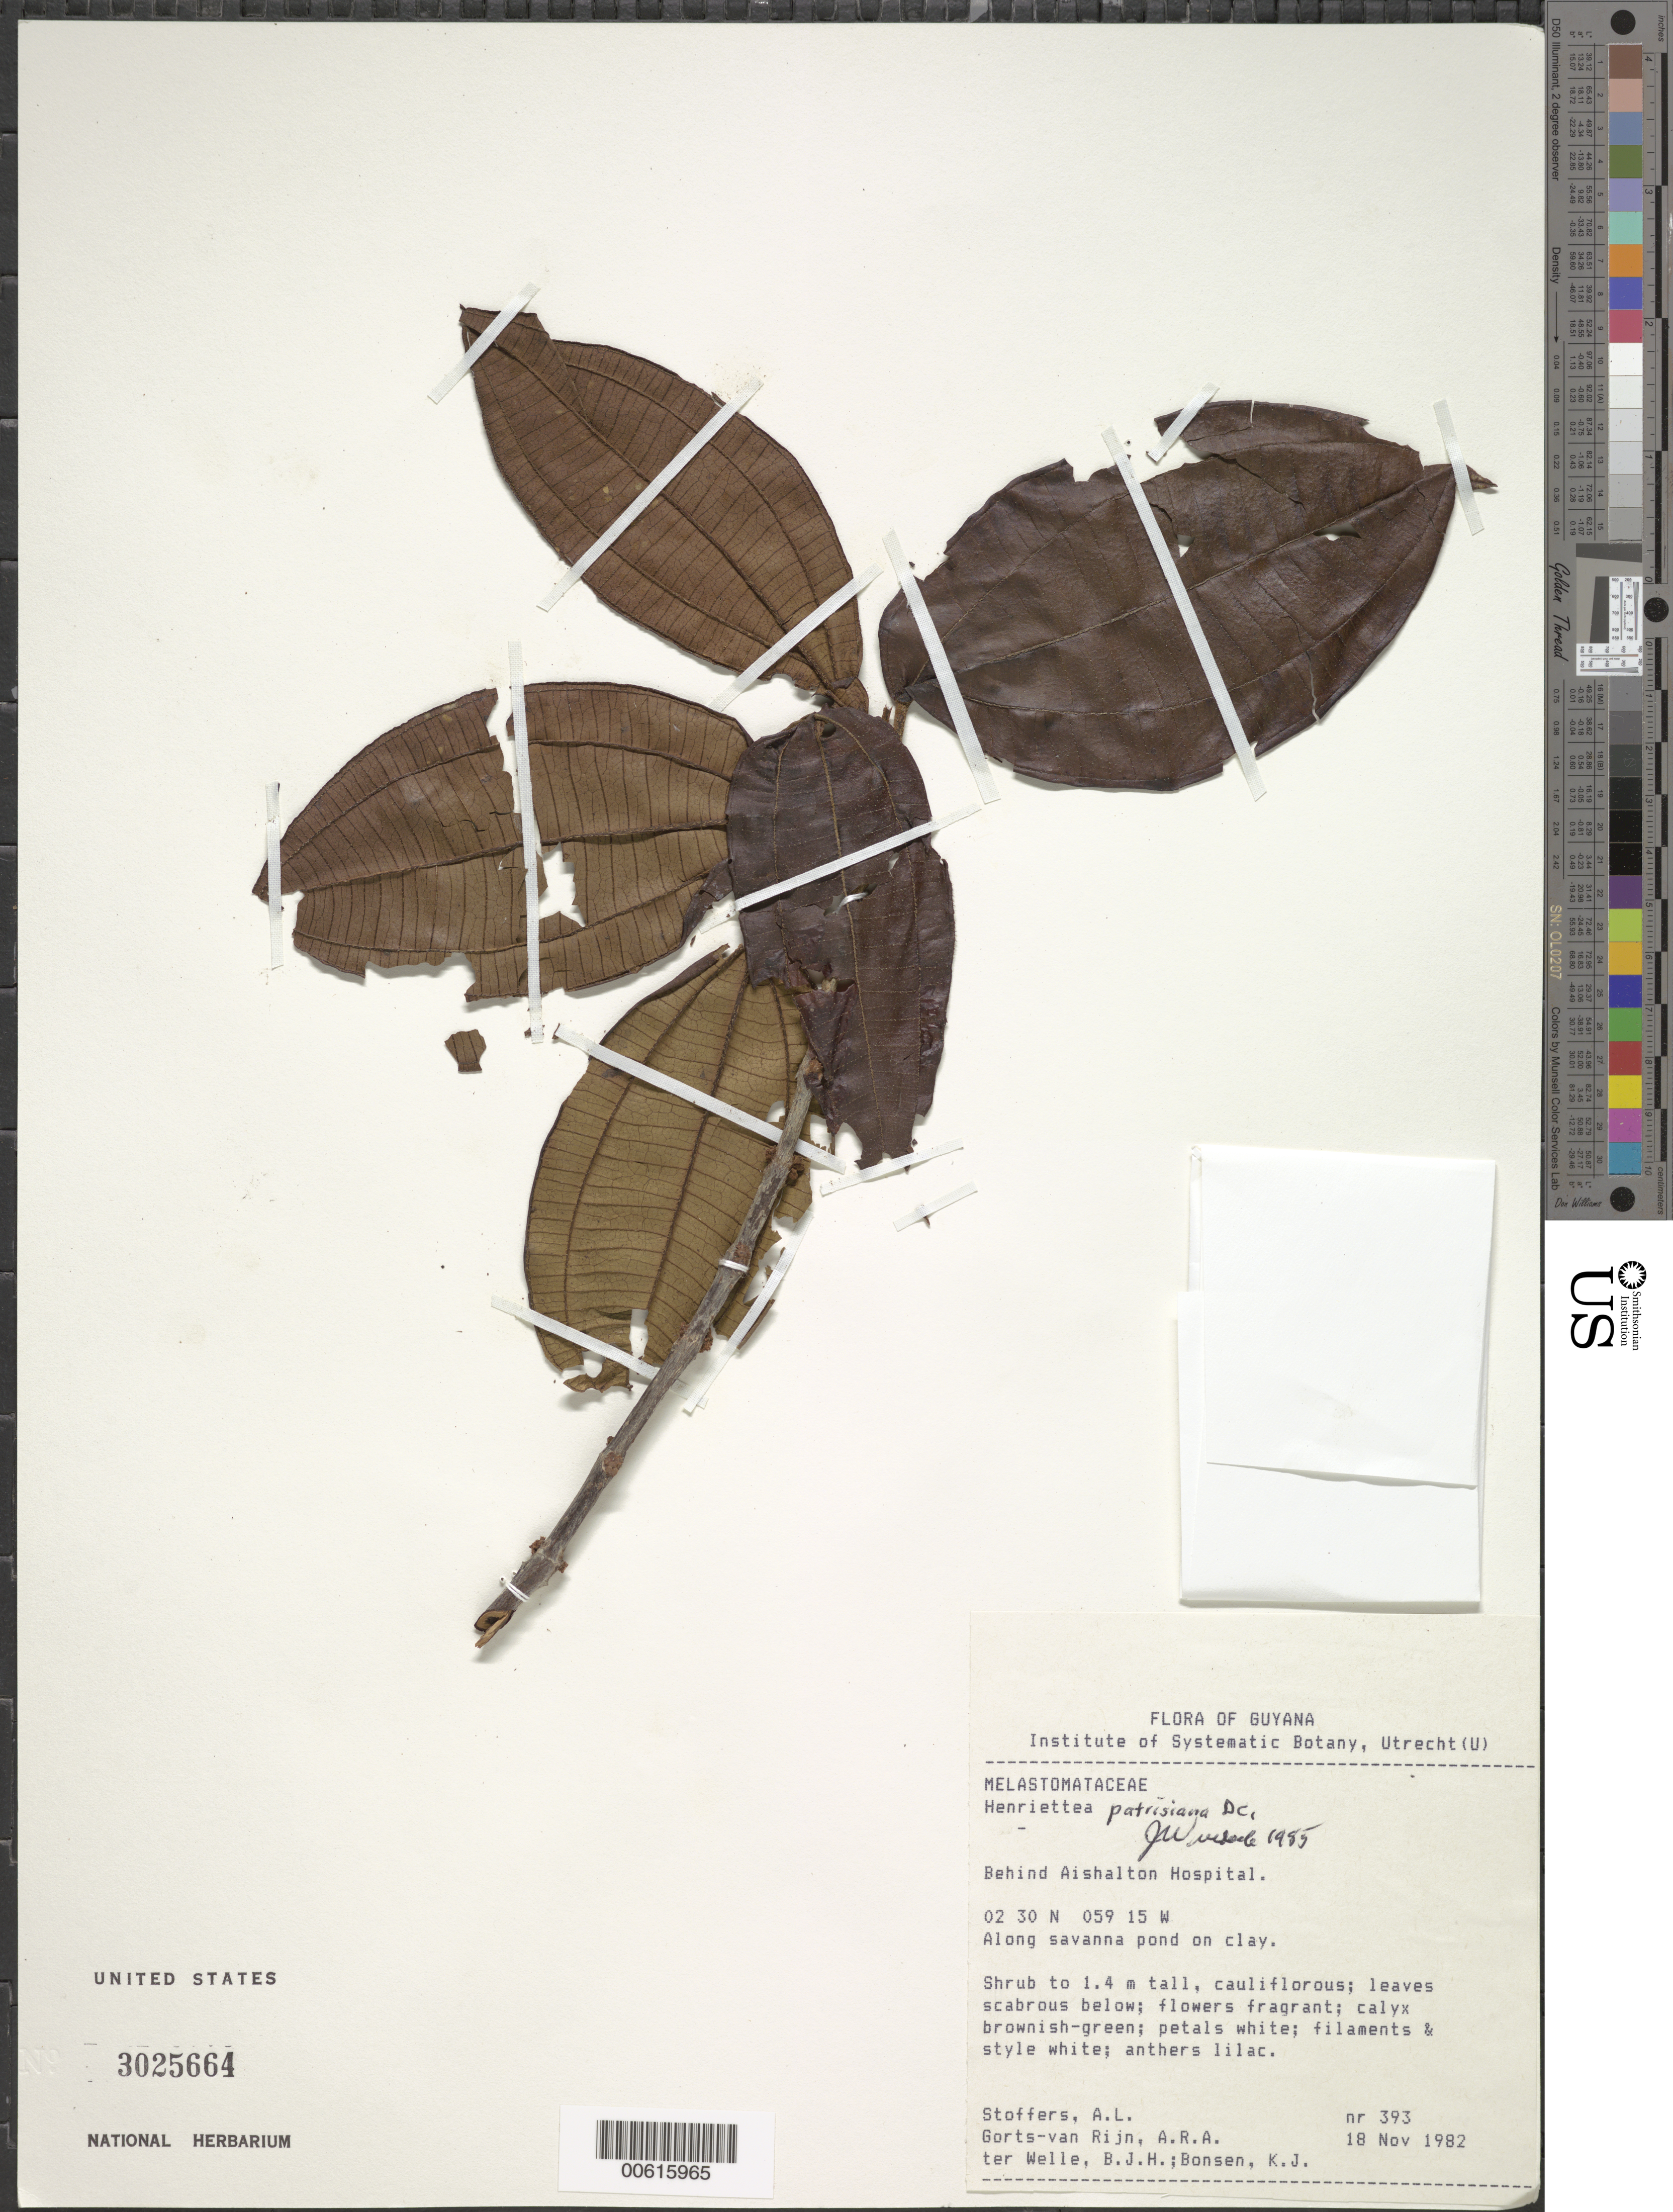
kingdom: Plantae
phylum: Tracheophyta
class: Magnoliopsida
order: Myrtales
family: Melastomataceae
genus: Henriettea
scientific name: Henriettea patrisiana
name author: DC.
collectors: A. Stoffers, A. .R. A. Görts-van Rijn, B. Welle & K. Bonsen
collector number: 393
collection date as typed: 18-Nov-82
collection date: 1982-11-18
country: Guyana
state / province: U. Takutu-U. Essequibo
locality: Aishalton Hospital, behind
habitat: Along savanna pond on clay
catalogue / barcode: US 3025664